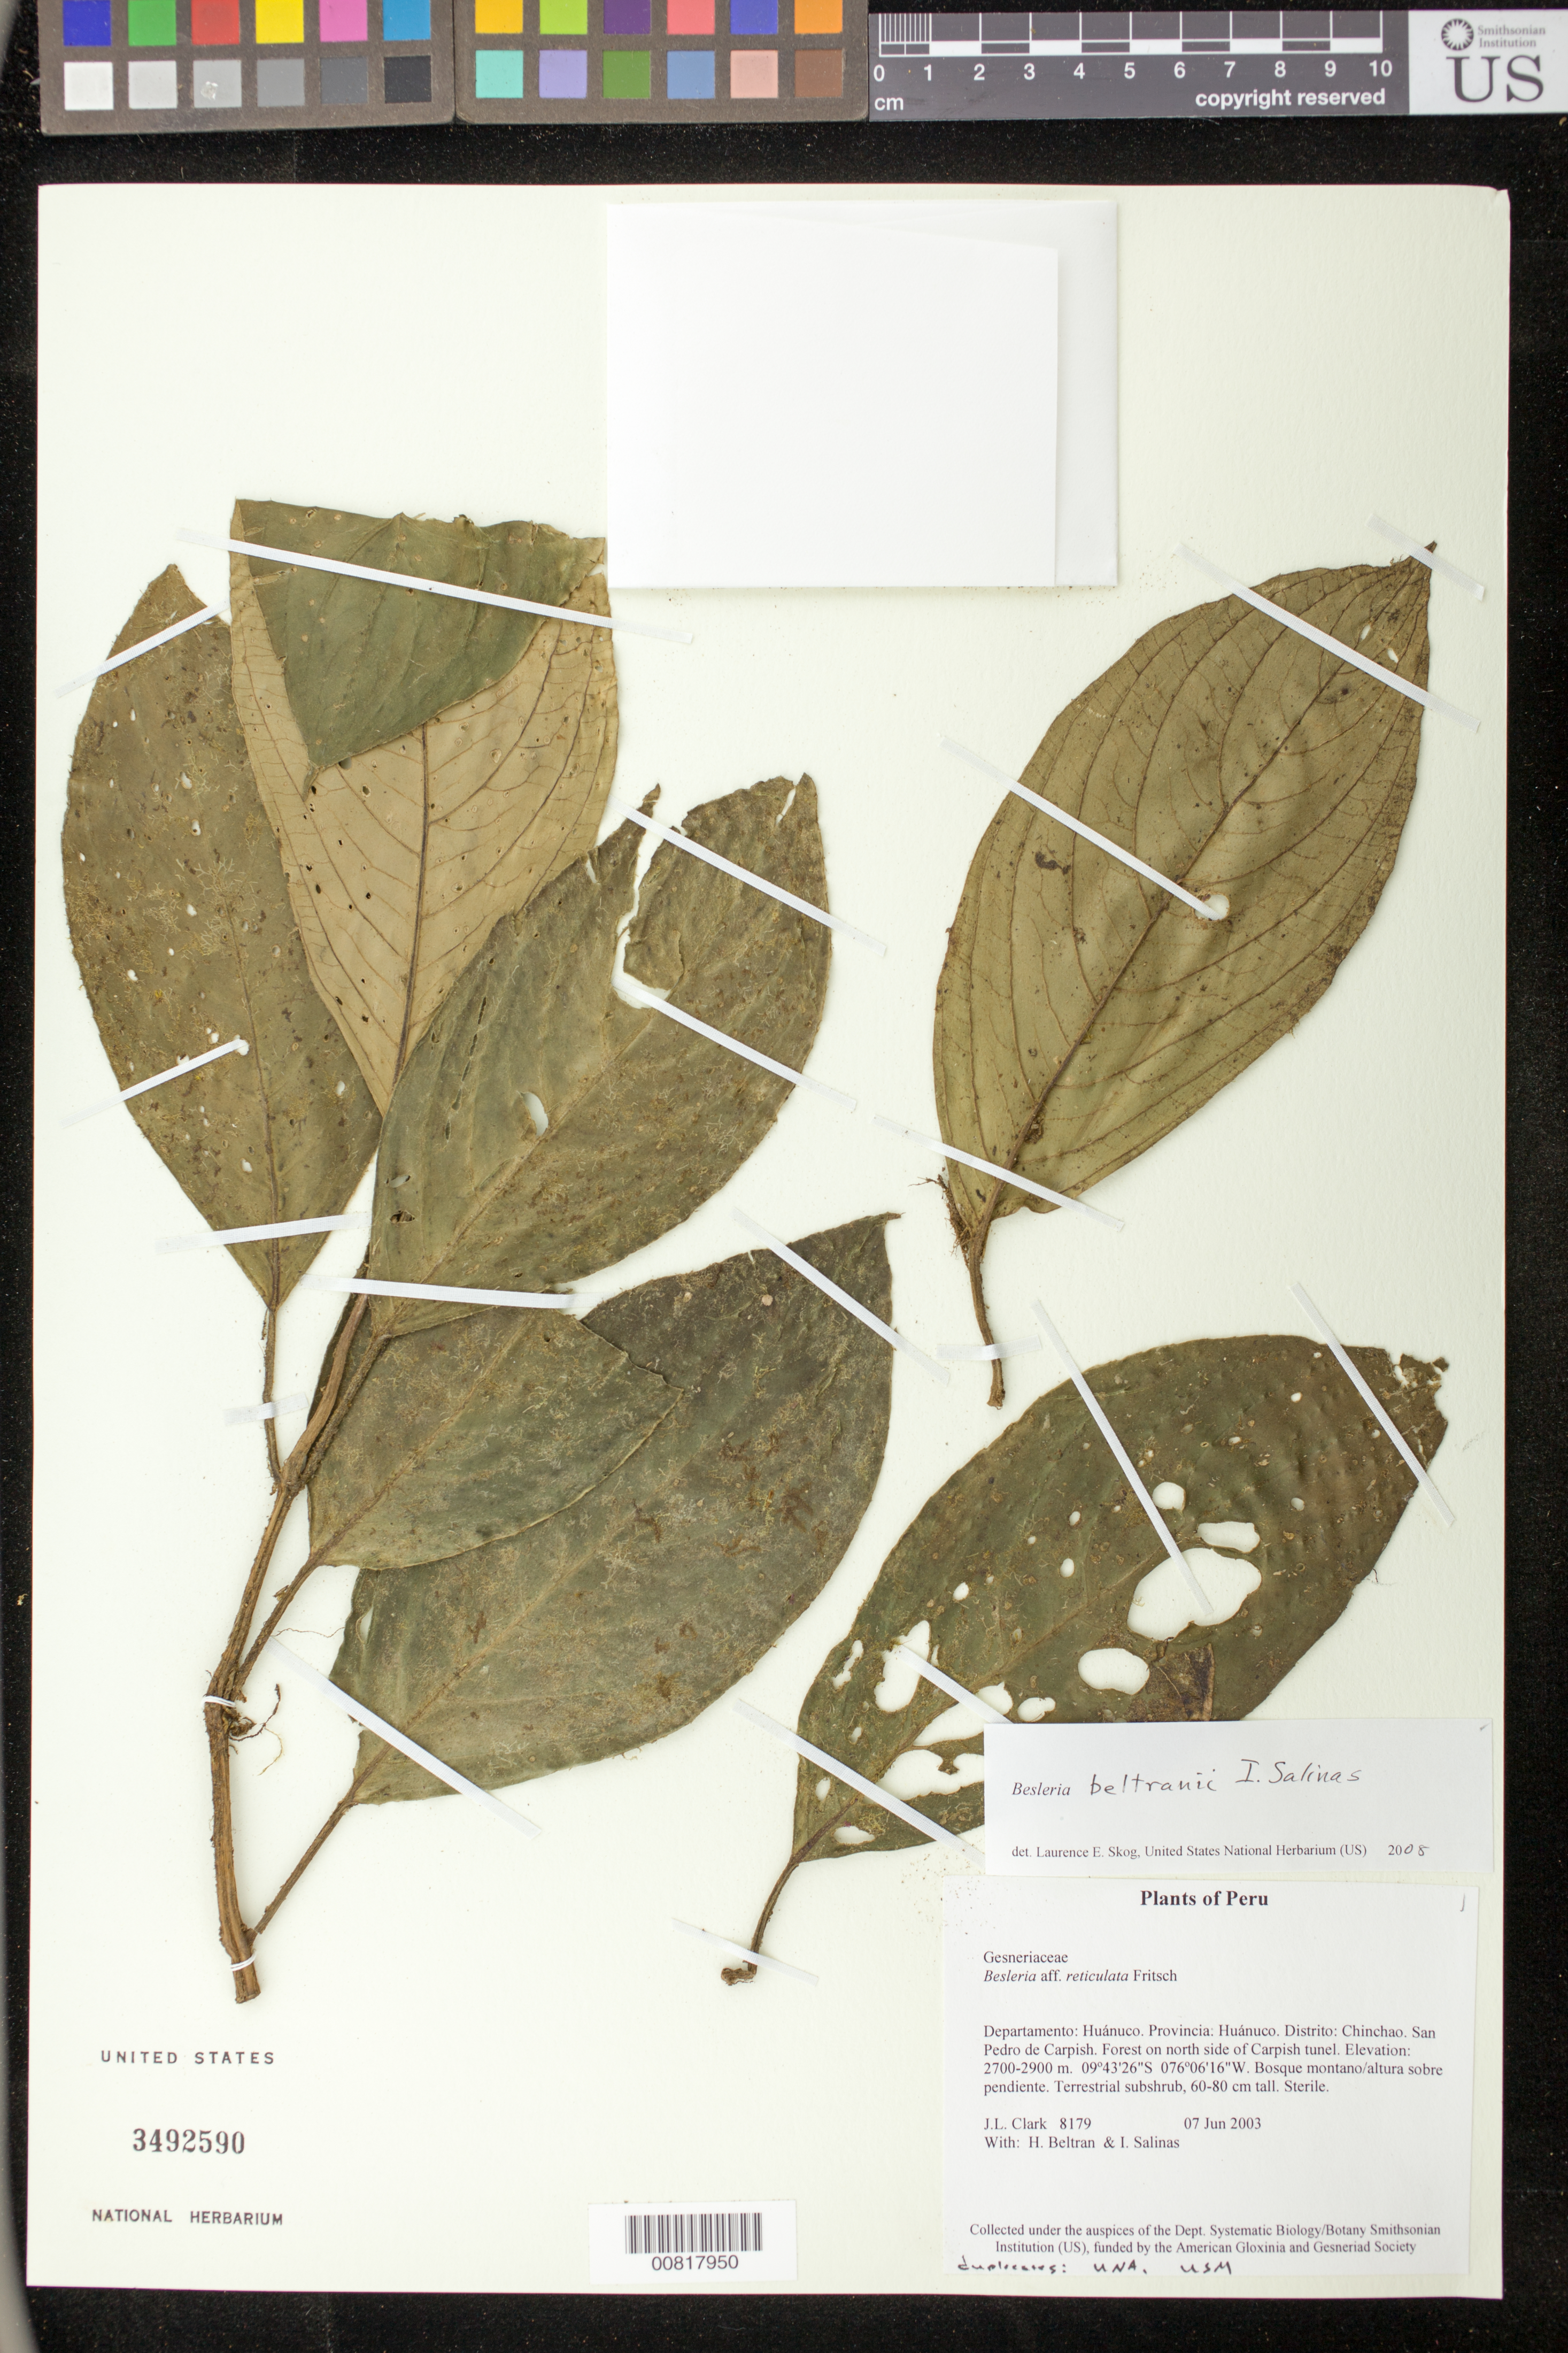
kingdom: Plantae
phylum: Tracheophyta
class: Magnoliopsida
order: Lamiales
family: Gesneriaceae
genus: Besleria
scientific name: Besleria beltranii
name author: I. Salinas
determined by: Salinas, I.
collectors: J. L. Clark, H. Beltran & I. Salinas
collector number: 8179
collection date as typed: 07 Jun 2003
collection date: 2003-06-07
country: Peru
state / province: Huánuco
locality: Huánuco. Distrito: Chinchao. San Pedro de Carpish. Forest on north side of Carpish tunel.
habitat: Bosque montano/altura sobre pendiente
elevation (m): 2700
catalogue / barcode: US 3492590